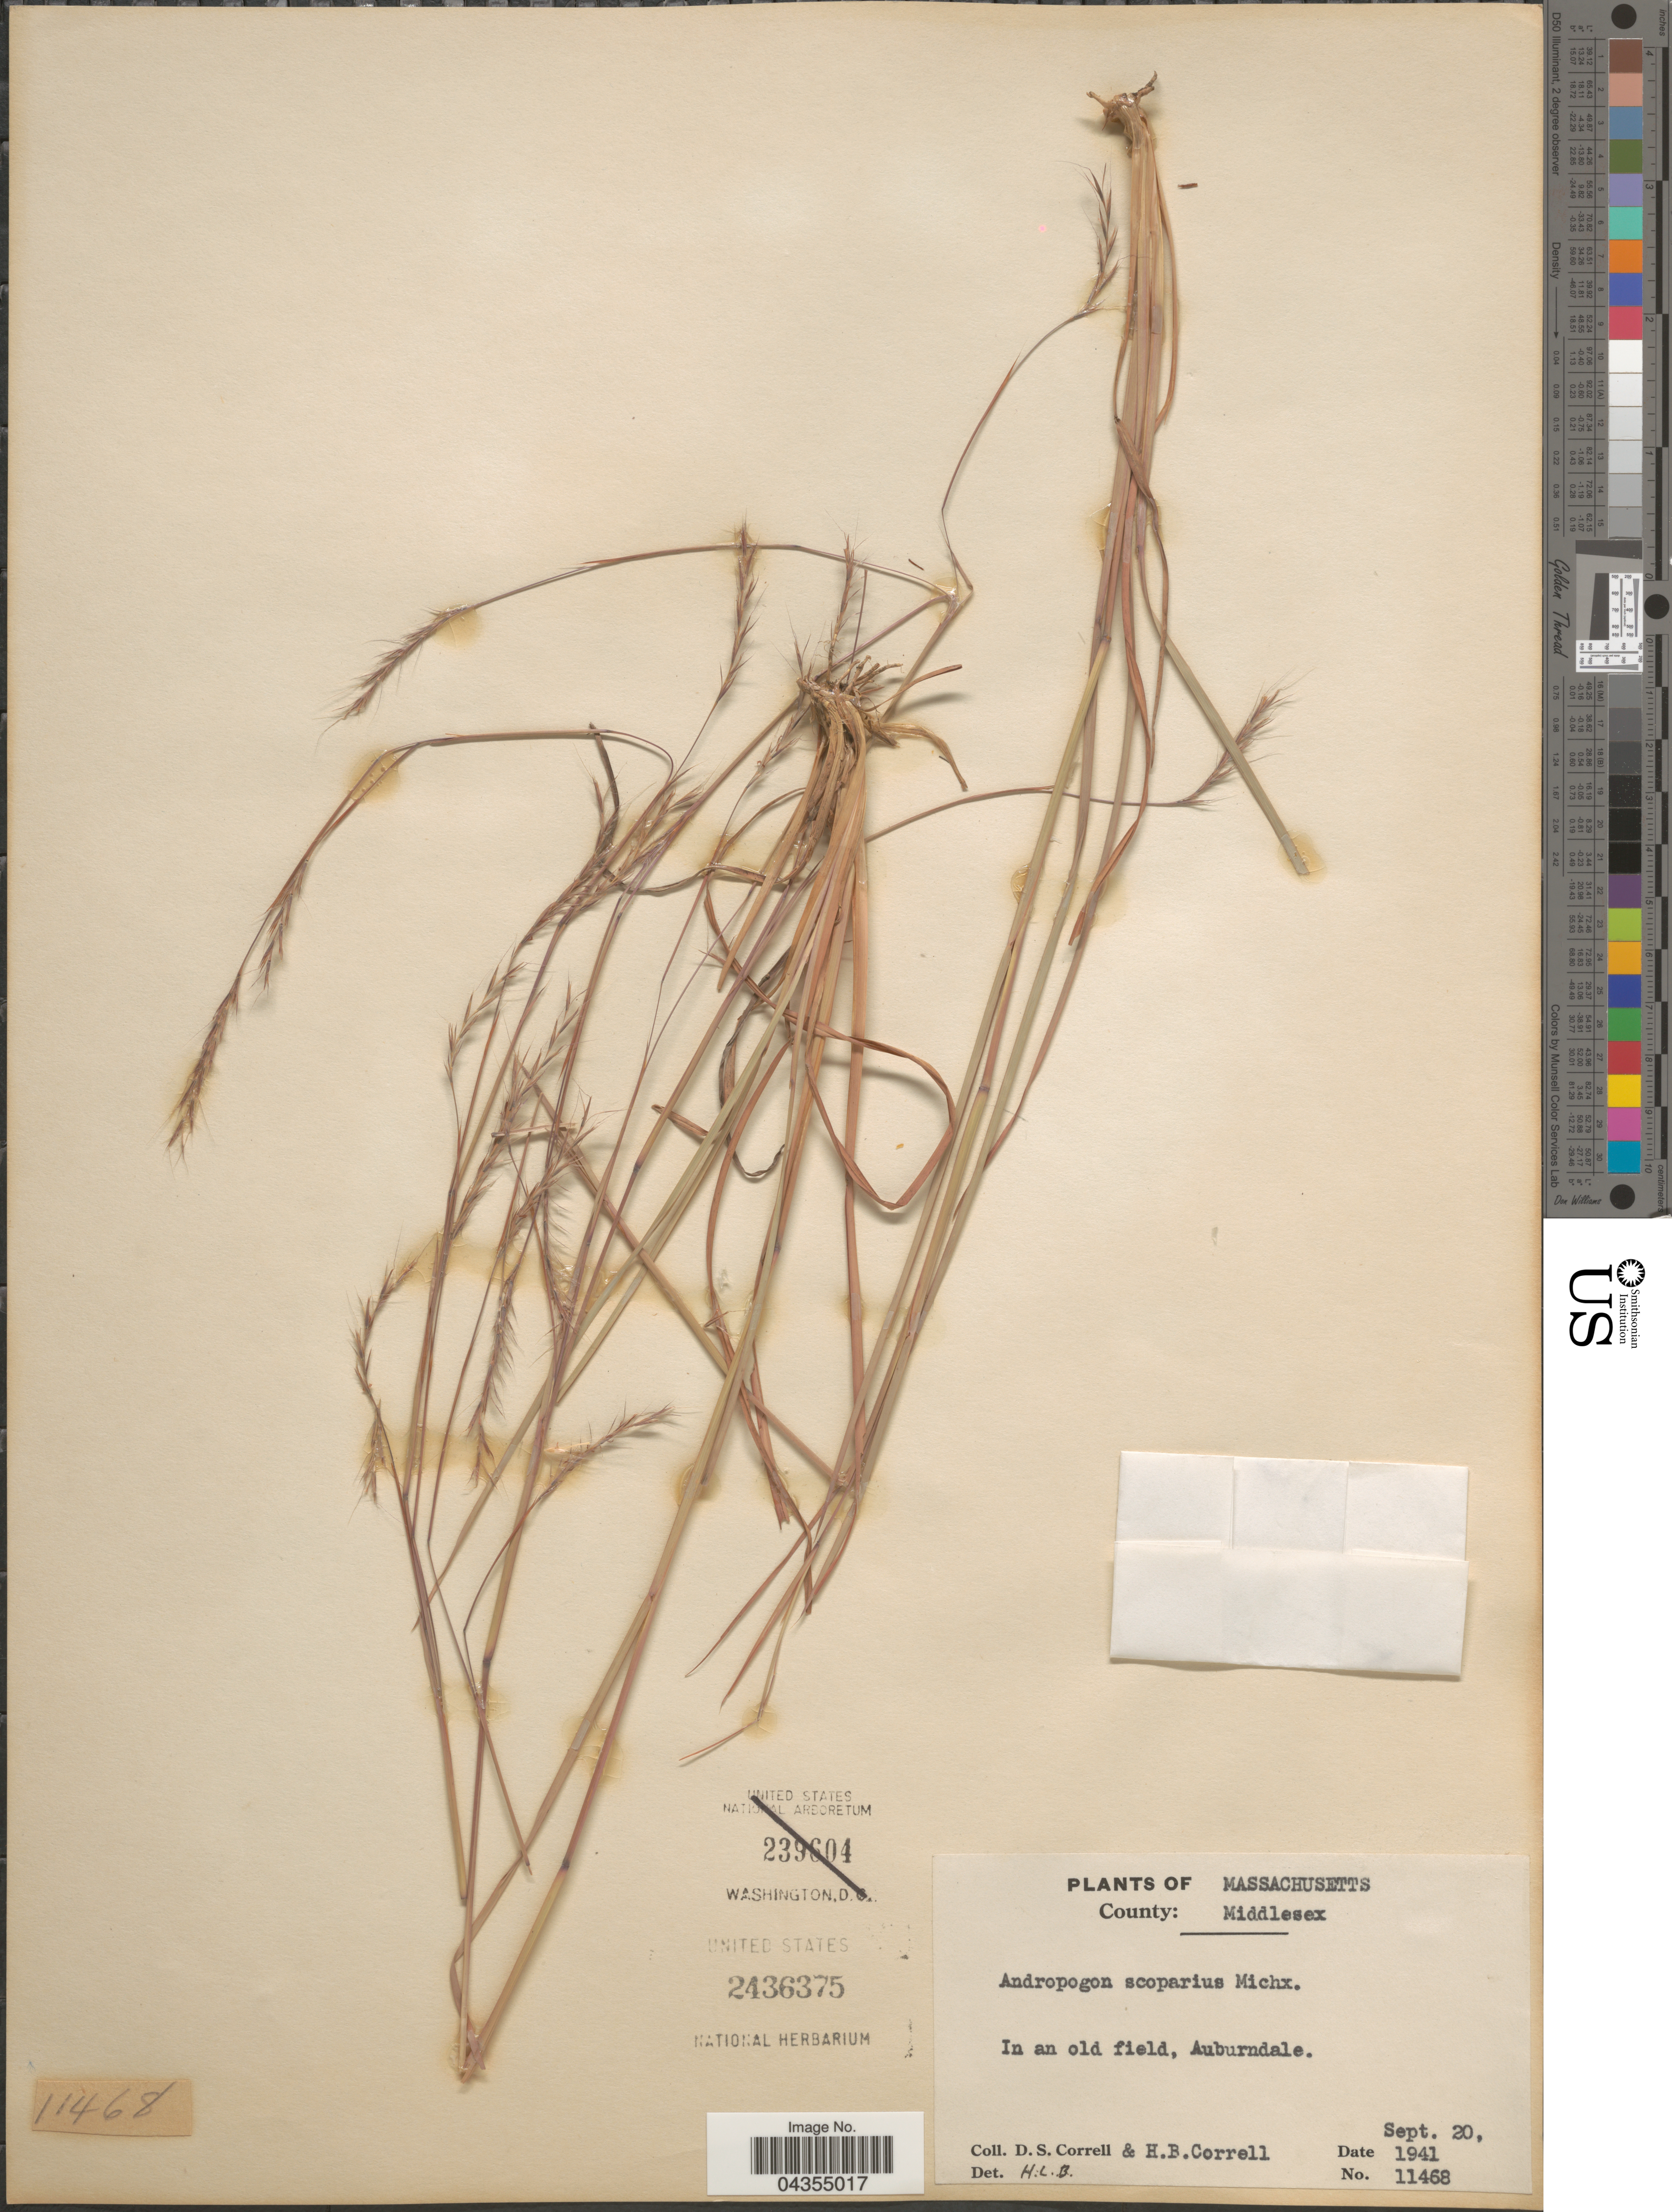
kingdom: Plantae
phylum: Tracheophyta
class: Liliopsida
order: Poales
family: Poaceae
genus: Schizachyrium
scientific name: Schizachyrium sanguineum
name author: (Retz.) Alston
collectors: D. S. Correll & H. Correll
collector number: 11468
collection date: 1941-09-20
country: United States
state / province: Massachusetts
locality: County: Middlesex. In an old field, Auburndale.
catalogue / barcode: US 2436375